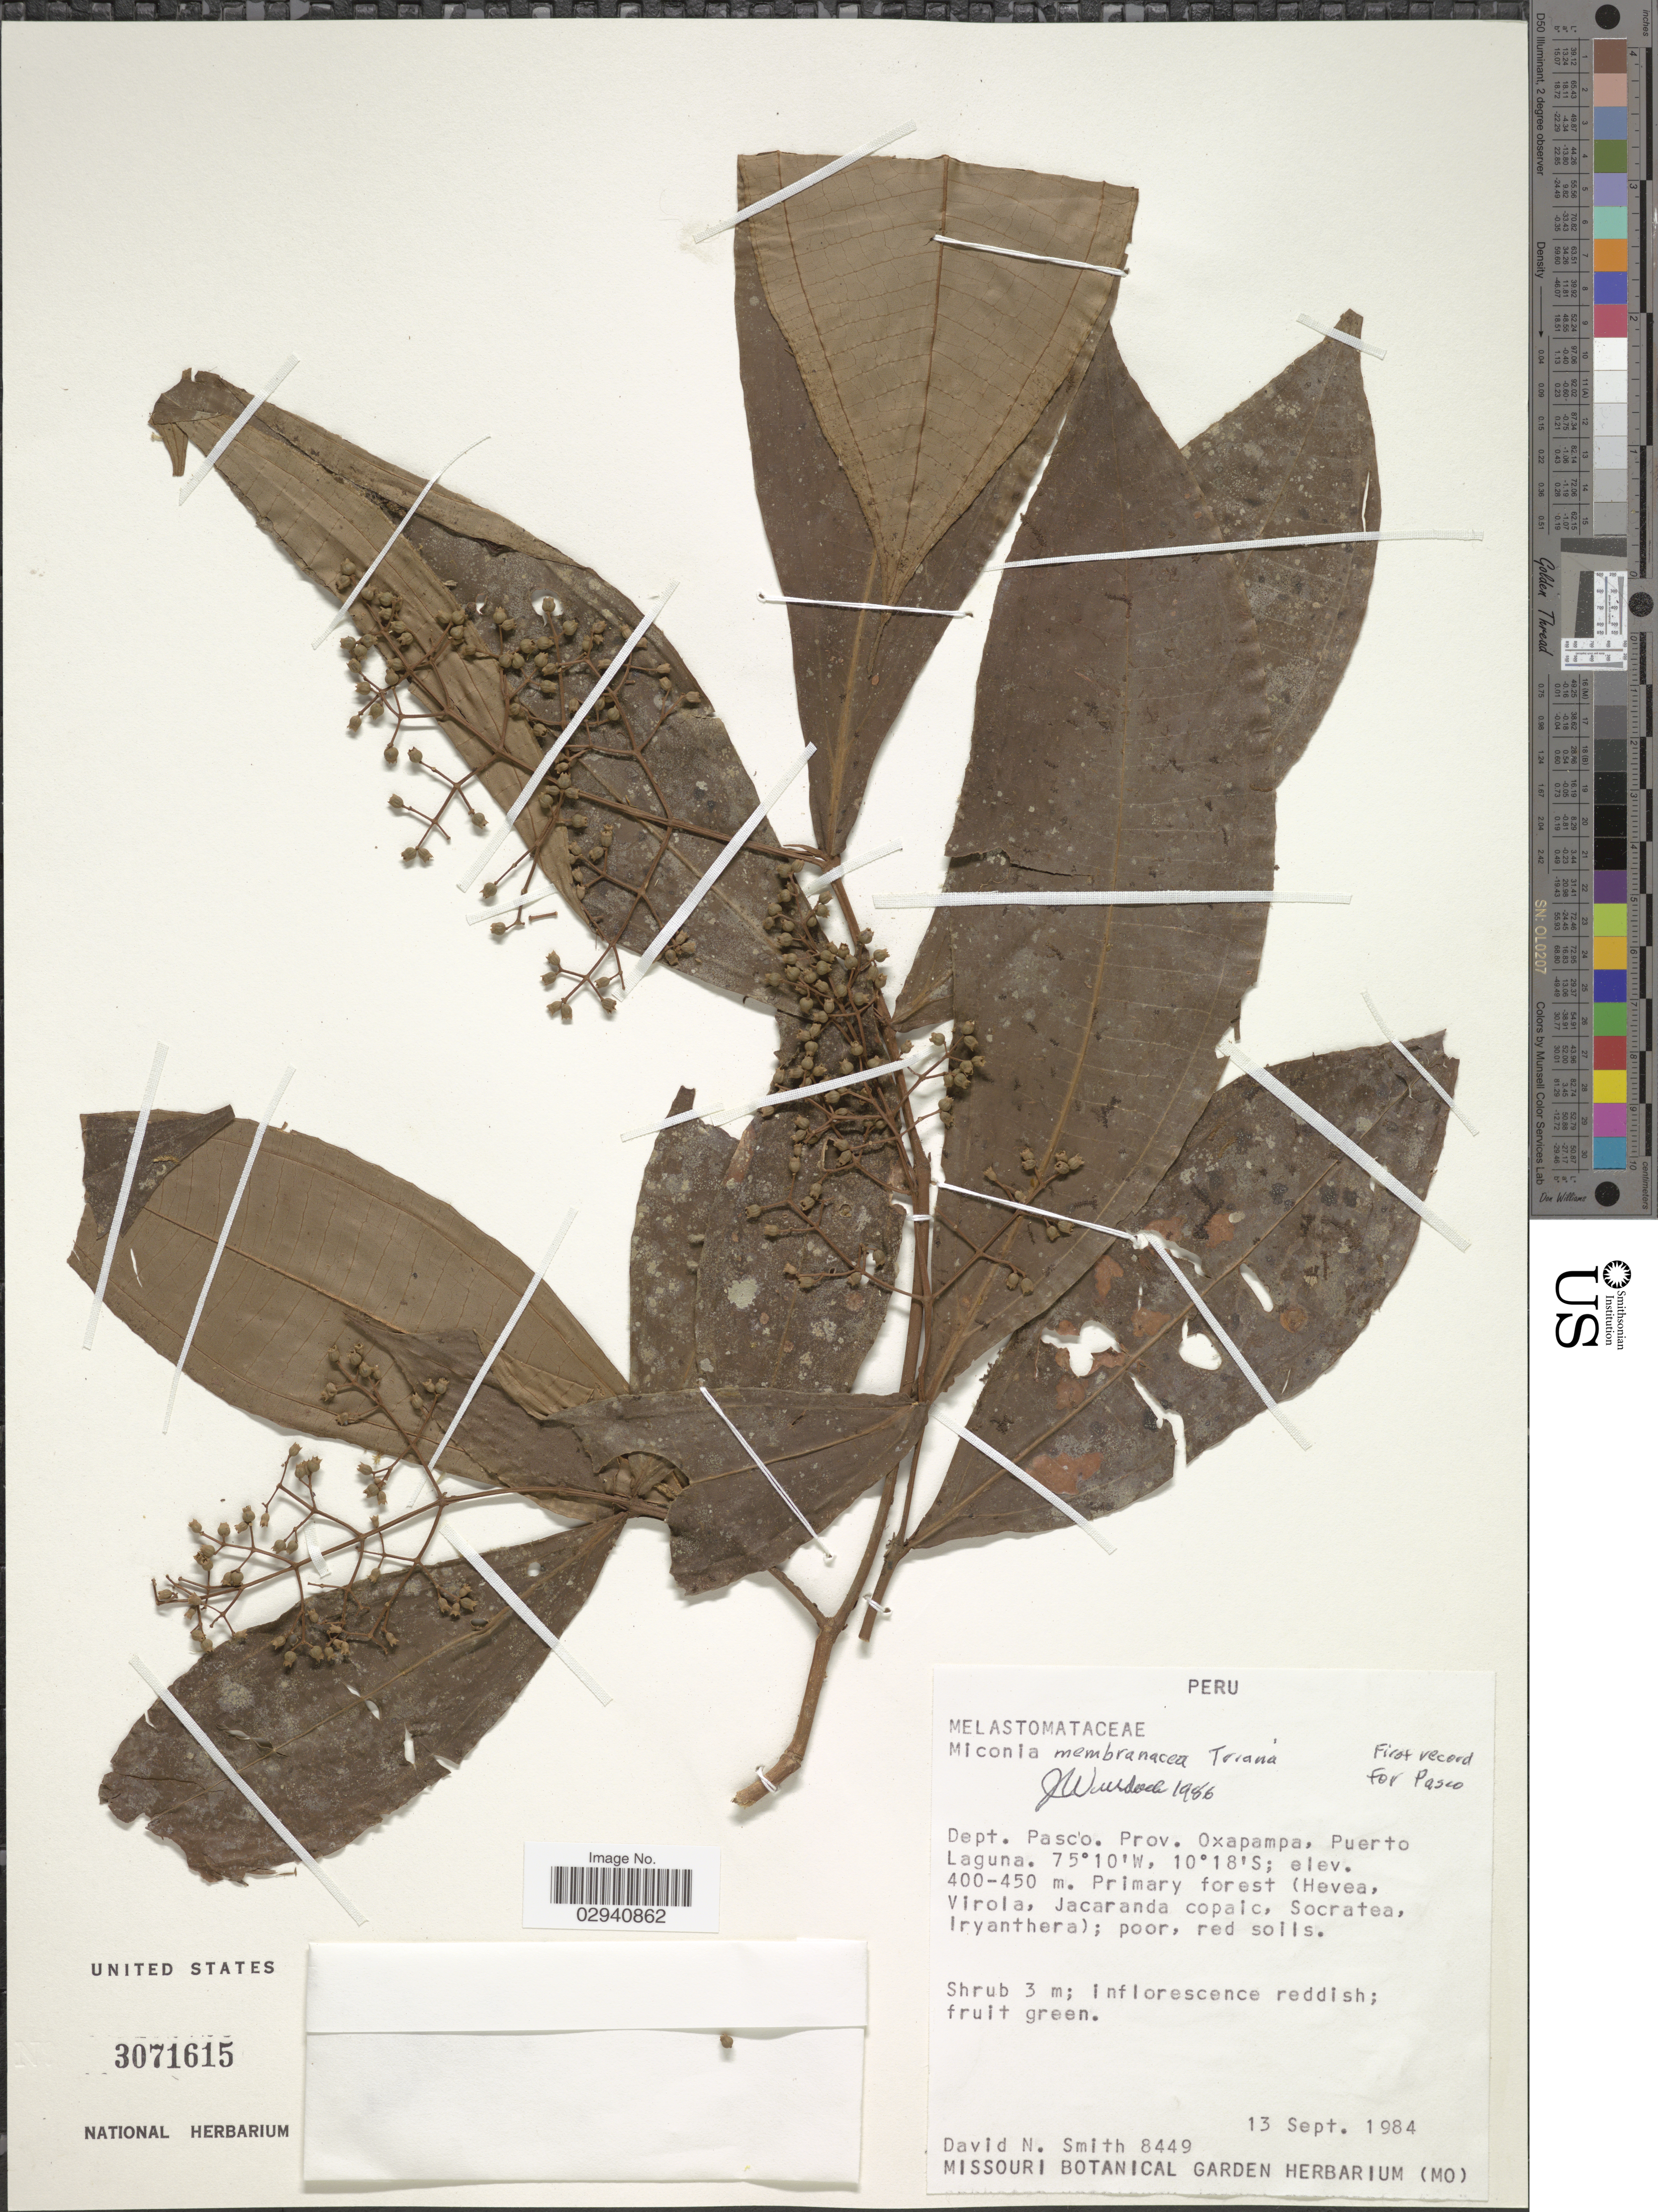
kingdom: Plantae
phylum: Tracheophyta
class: Magnoliopsida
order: Myrtales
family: Melastomataceae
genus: Miconia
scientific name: Miconia membranacea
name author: Triana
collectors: D. Smith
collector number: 8449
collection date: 1984-09-13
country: Peru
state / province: Pasco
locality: Dept. Pasco. Prov. Oxapampa, Puerto Laguna.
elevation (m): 400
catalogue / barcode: US 3071615